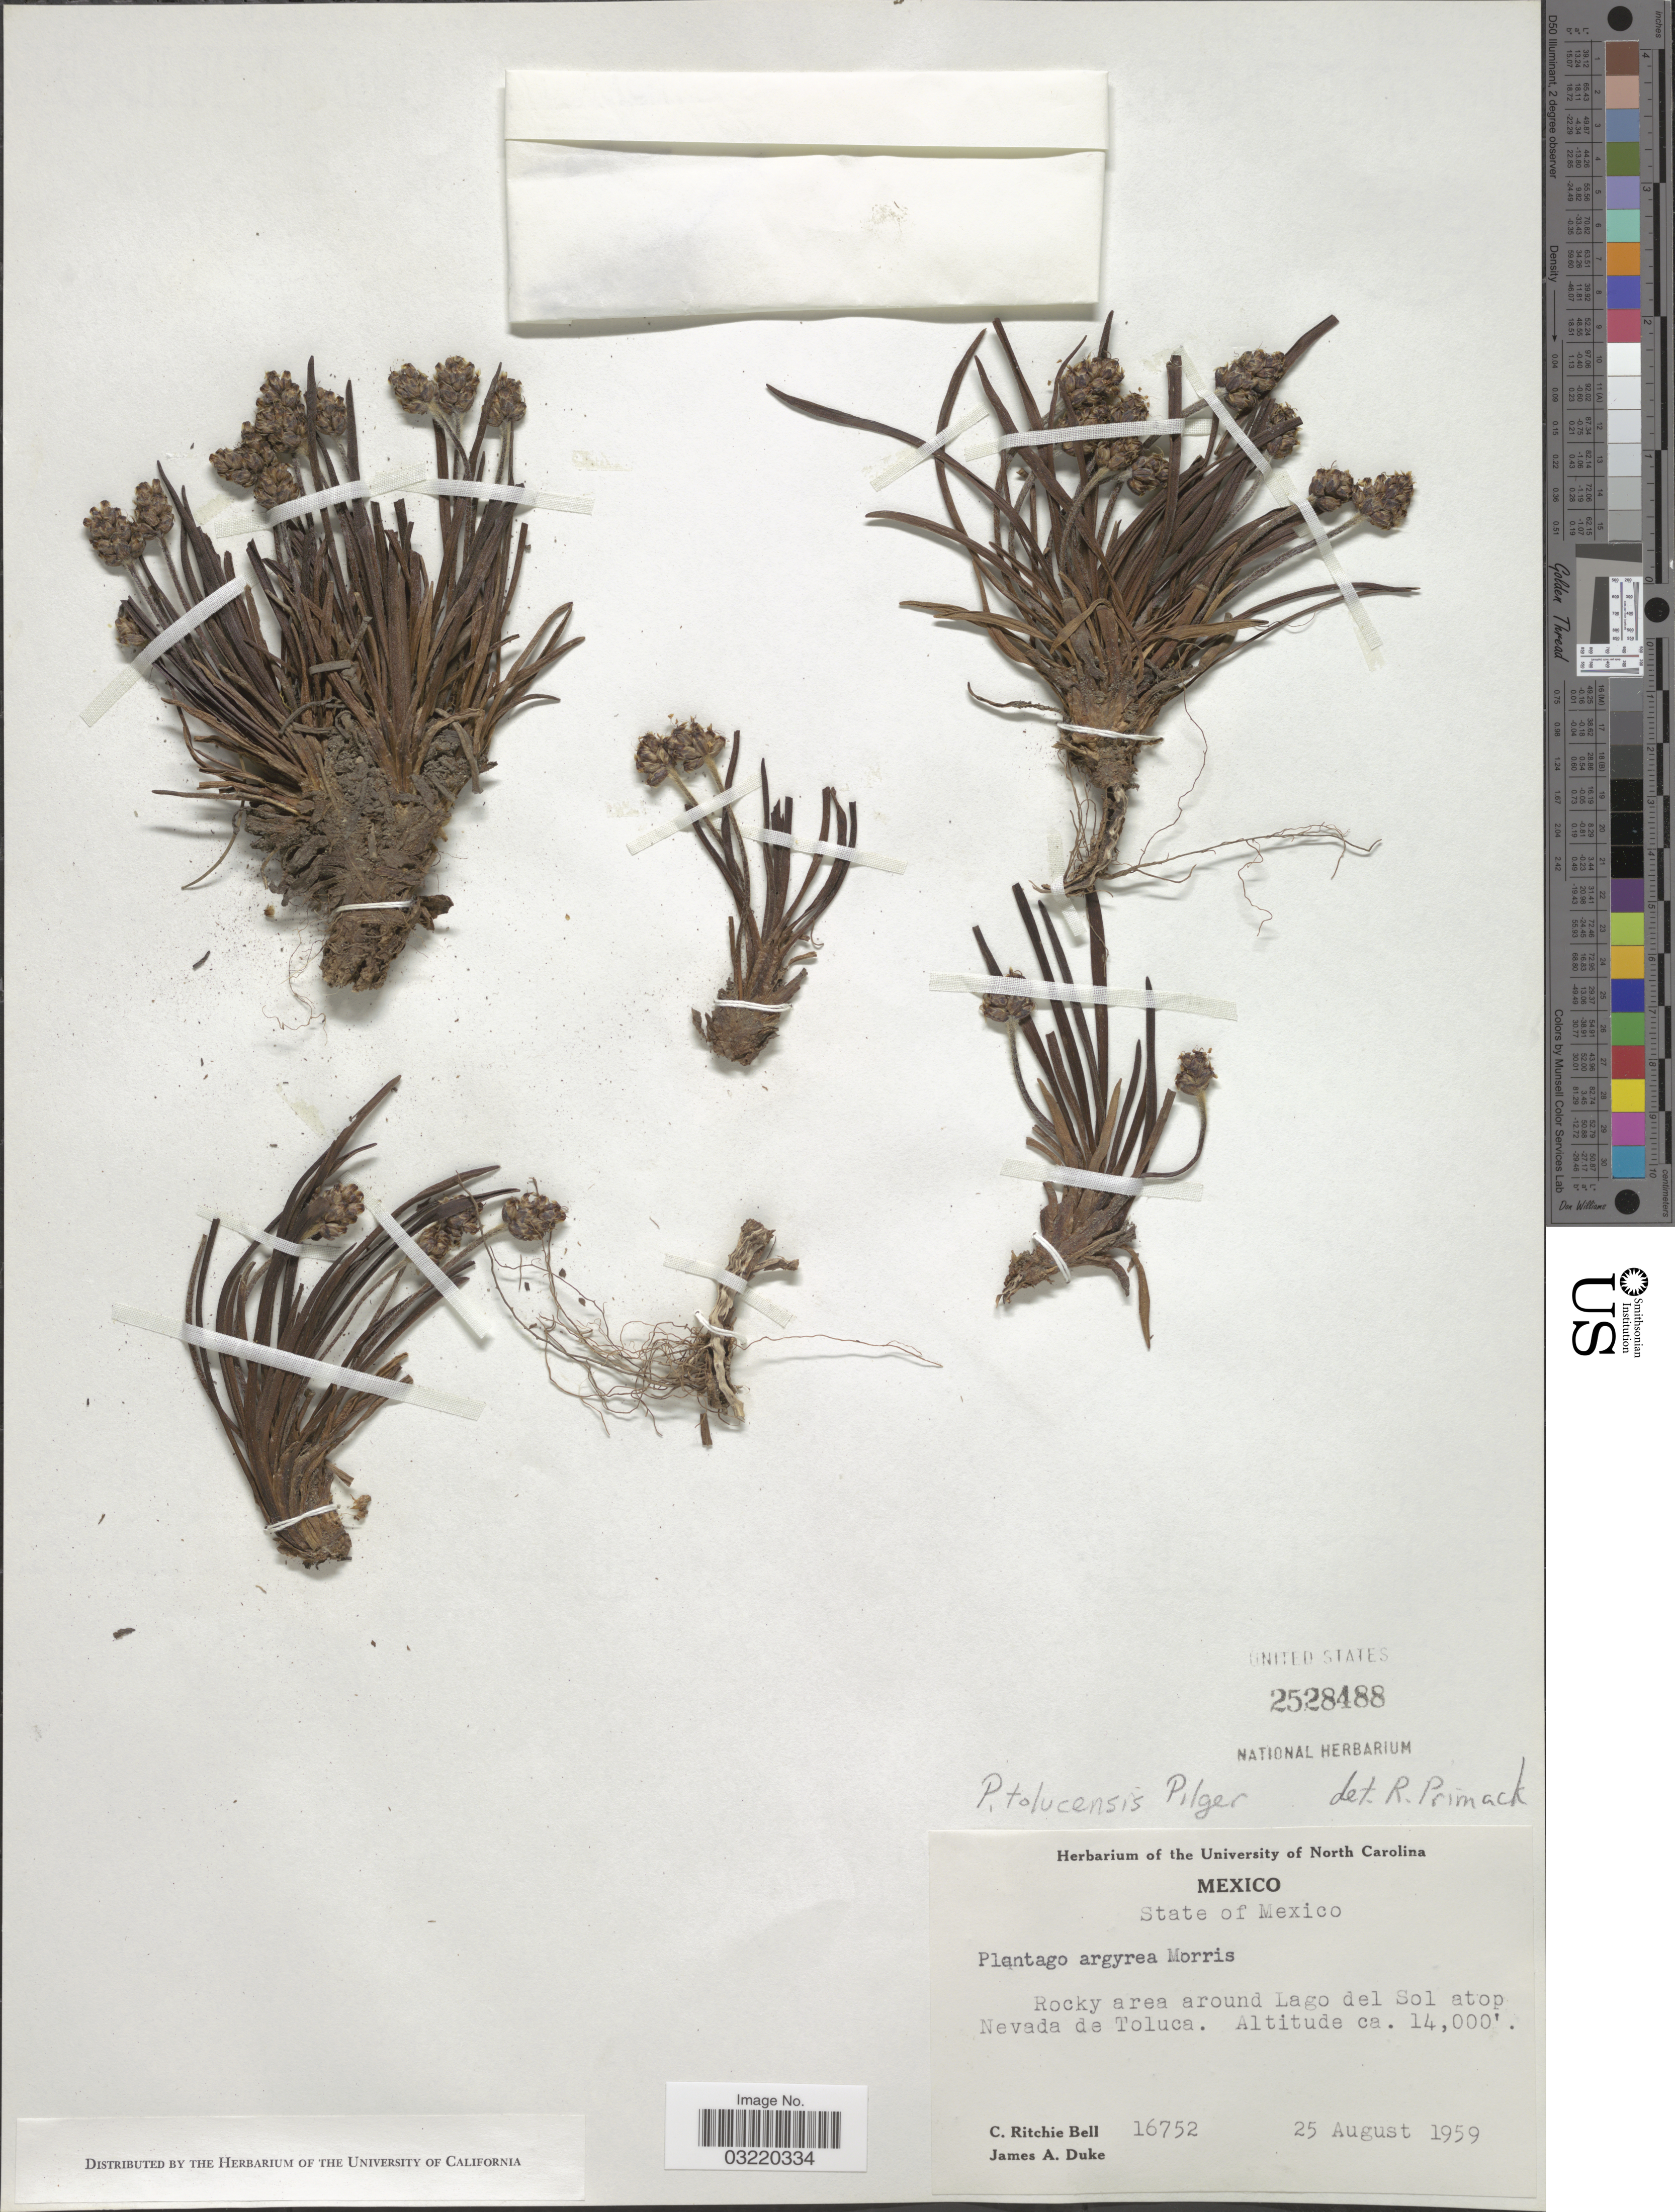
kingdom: Plantae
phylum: Tracheophyta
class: Magnoliopsida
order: Lamiales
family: Plantaginaceae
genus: Plantago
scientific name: Plantago tolucensis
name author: Pilg.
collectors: C. R. Bell & J. A. Duke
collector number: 16752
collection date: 1959-08-25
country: Mexico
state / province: México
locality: Rocky area around Lago del Sol atop Nevada de Toluca.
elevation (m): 4267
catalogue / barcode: US 2528488